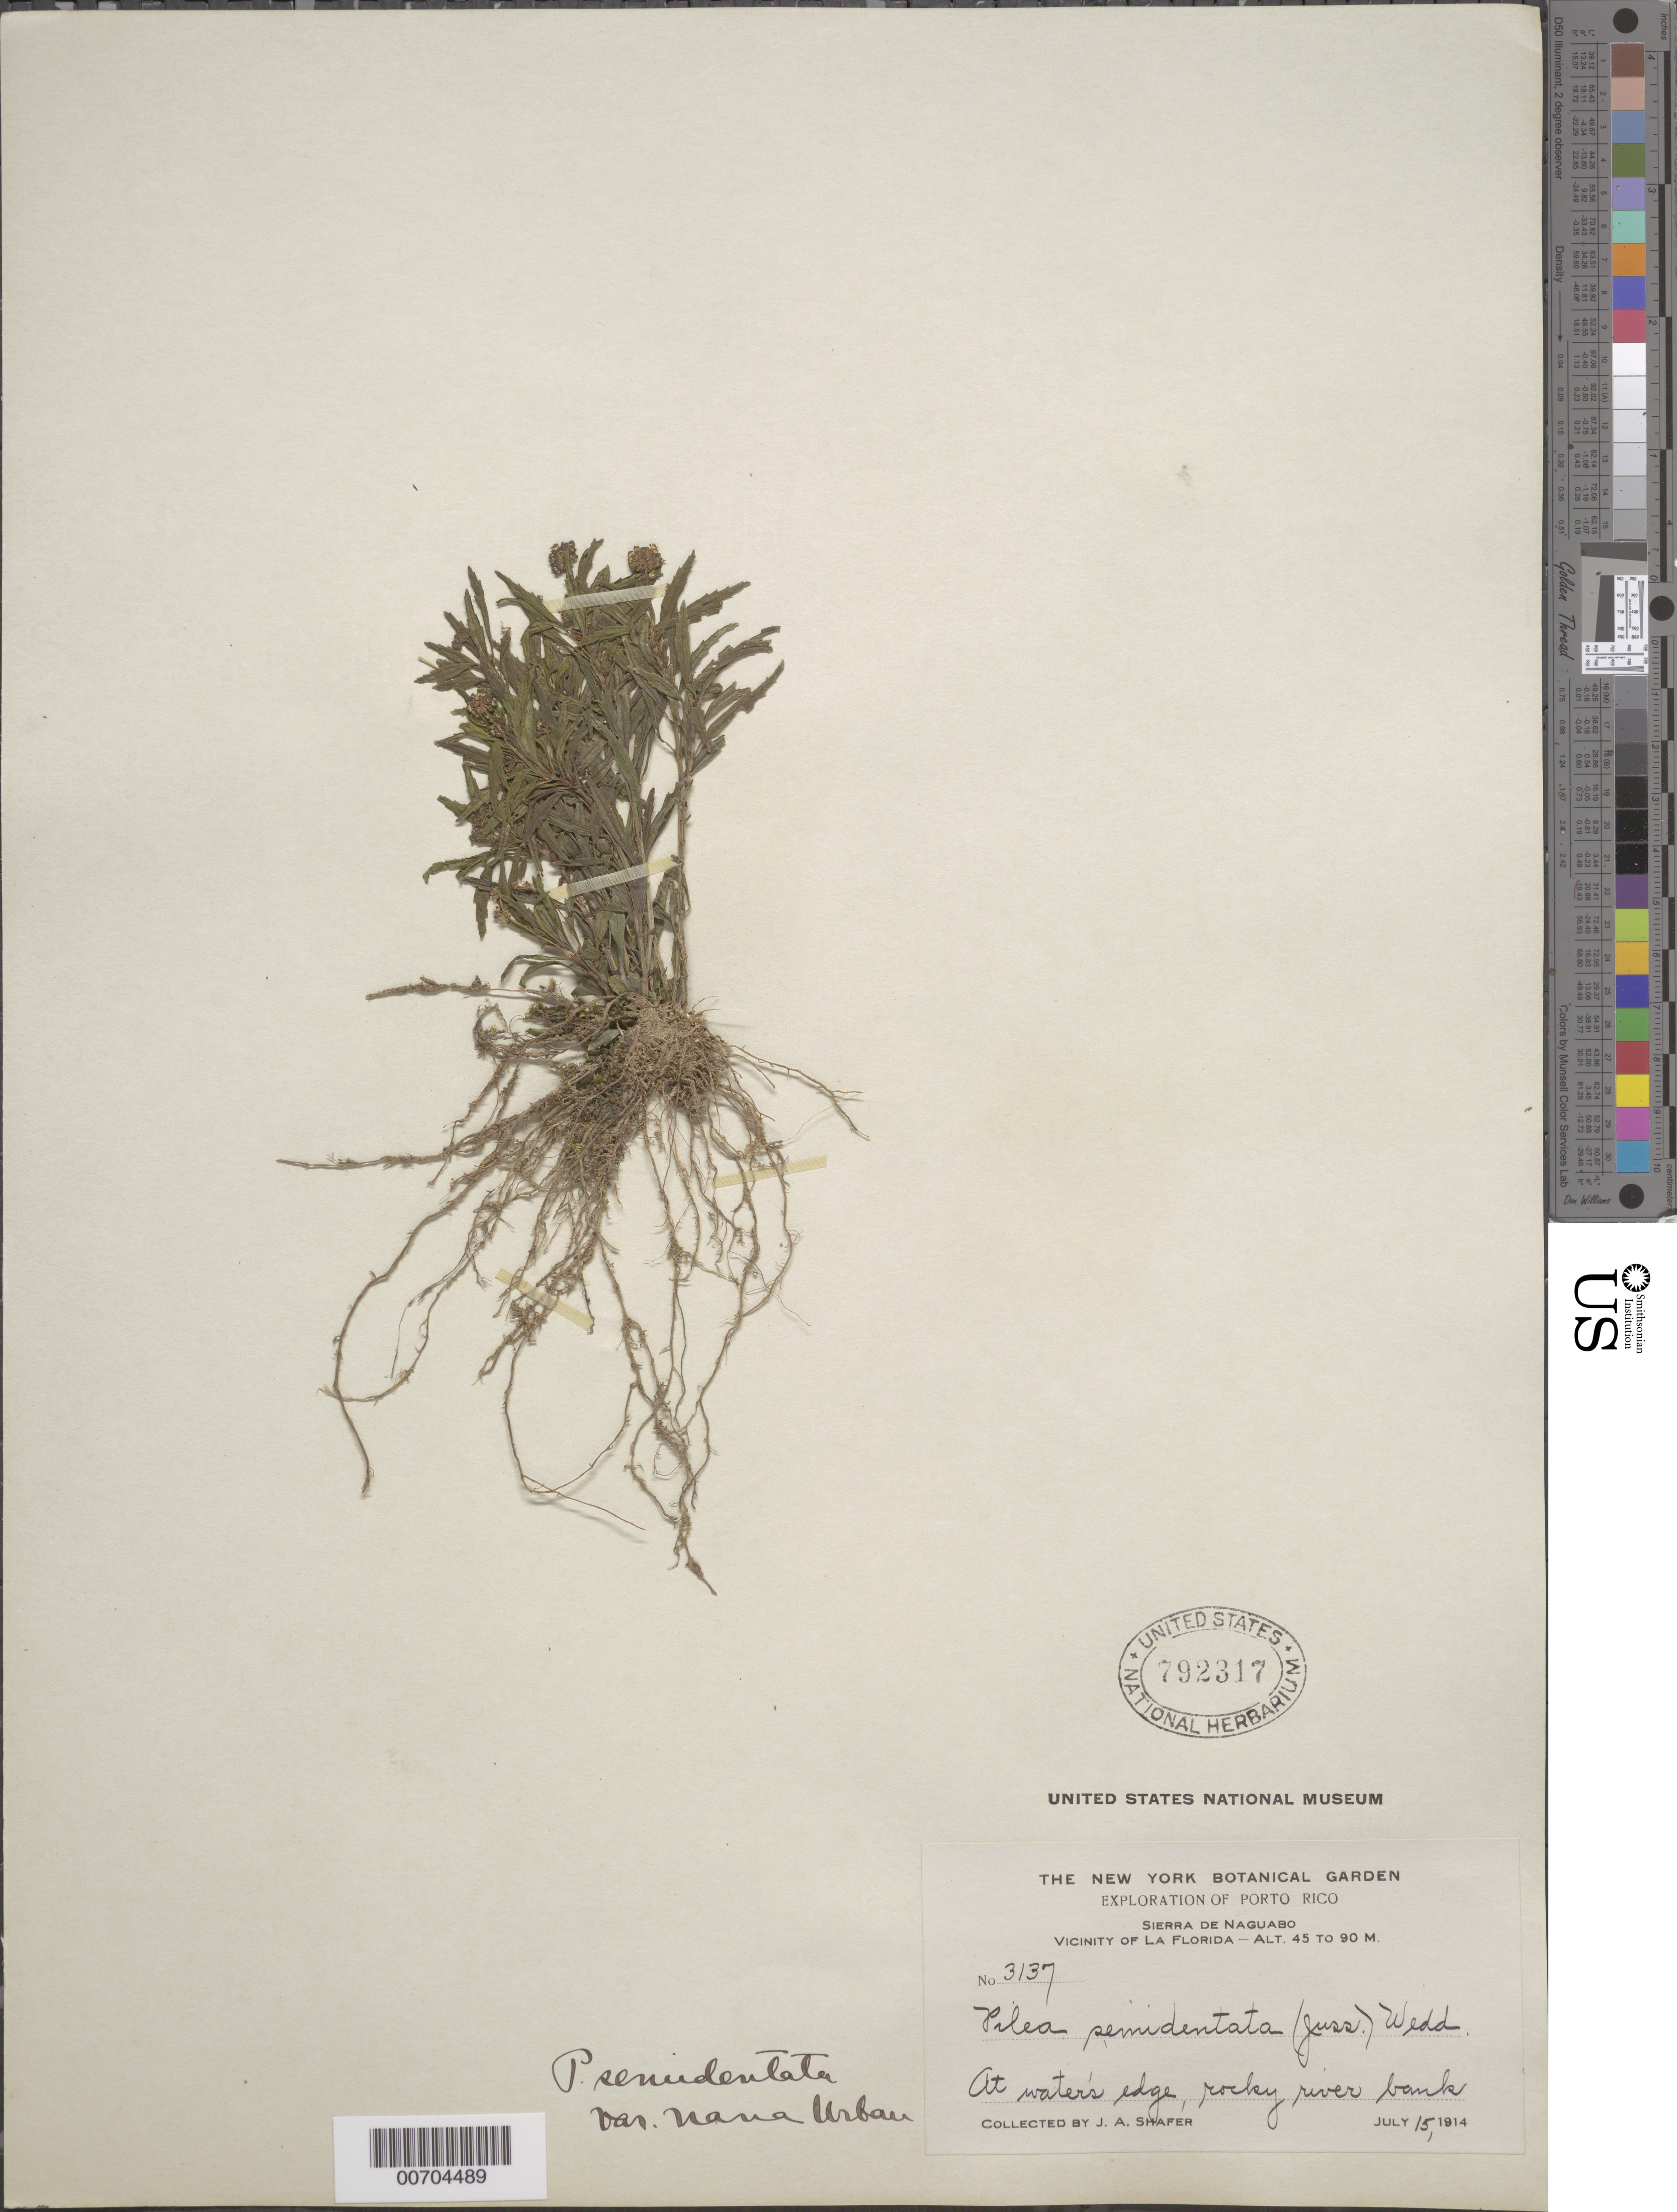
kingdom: Plantae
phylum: Tracheophyta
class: Magnoliopsida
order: Rosales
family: Urticaceae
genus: Pilea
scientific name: Pilea semidentata var. nana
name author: Urb.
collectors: J. A. Shafer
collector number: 3137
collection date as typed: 15 Jul 1914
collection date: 1914-07-15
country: Puerto Rico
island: Greater Antilles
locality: Sierra de Naguabo, La Florida, vic of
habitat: At water's edge, rocky river bank.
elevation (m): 45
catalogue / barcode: US 792317